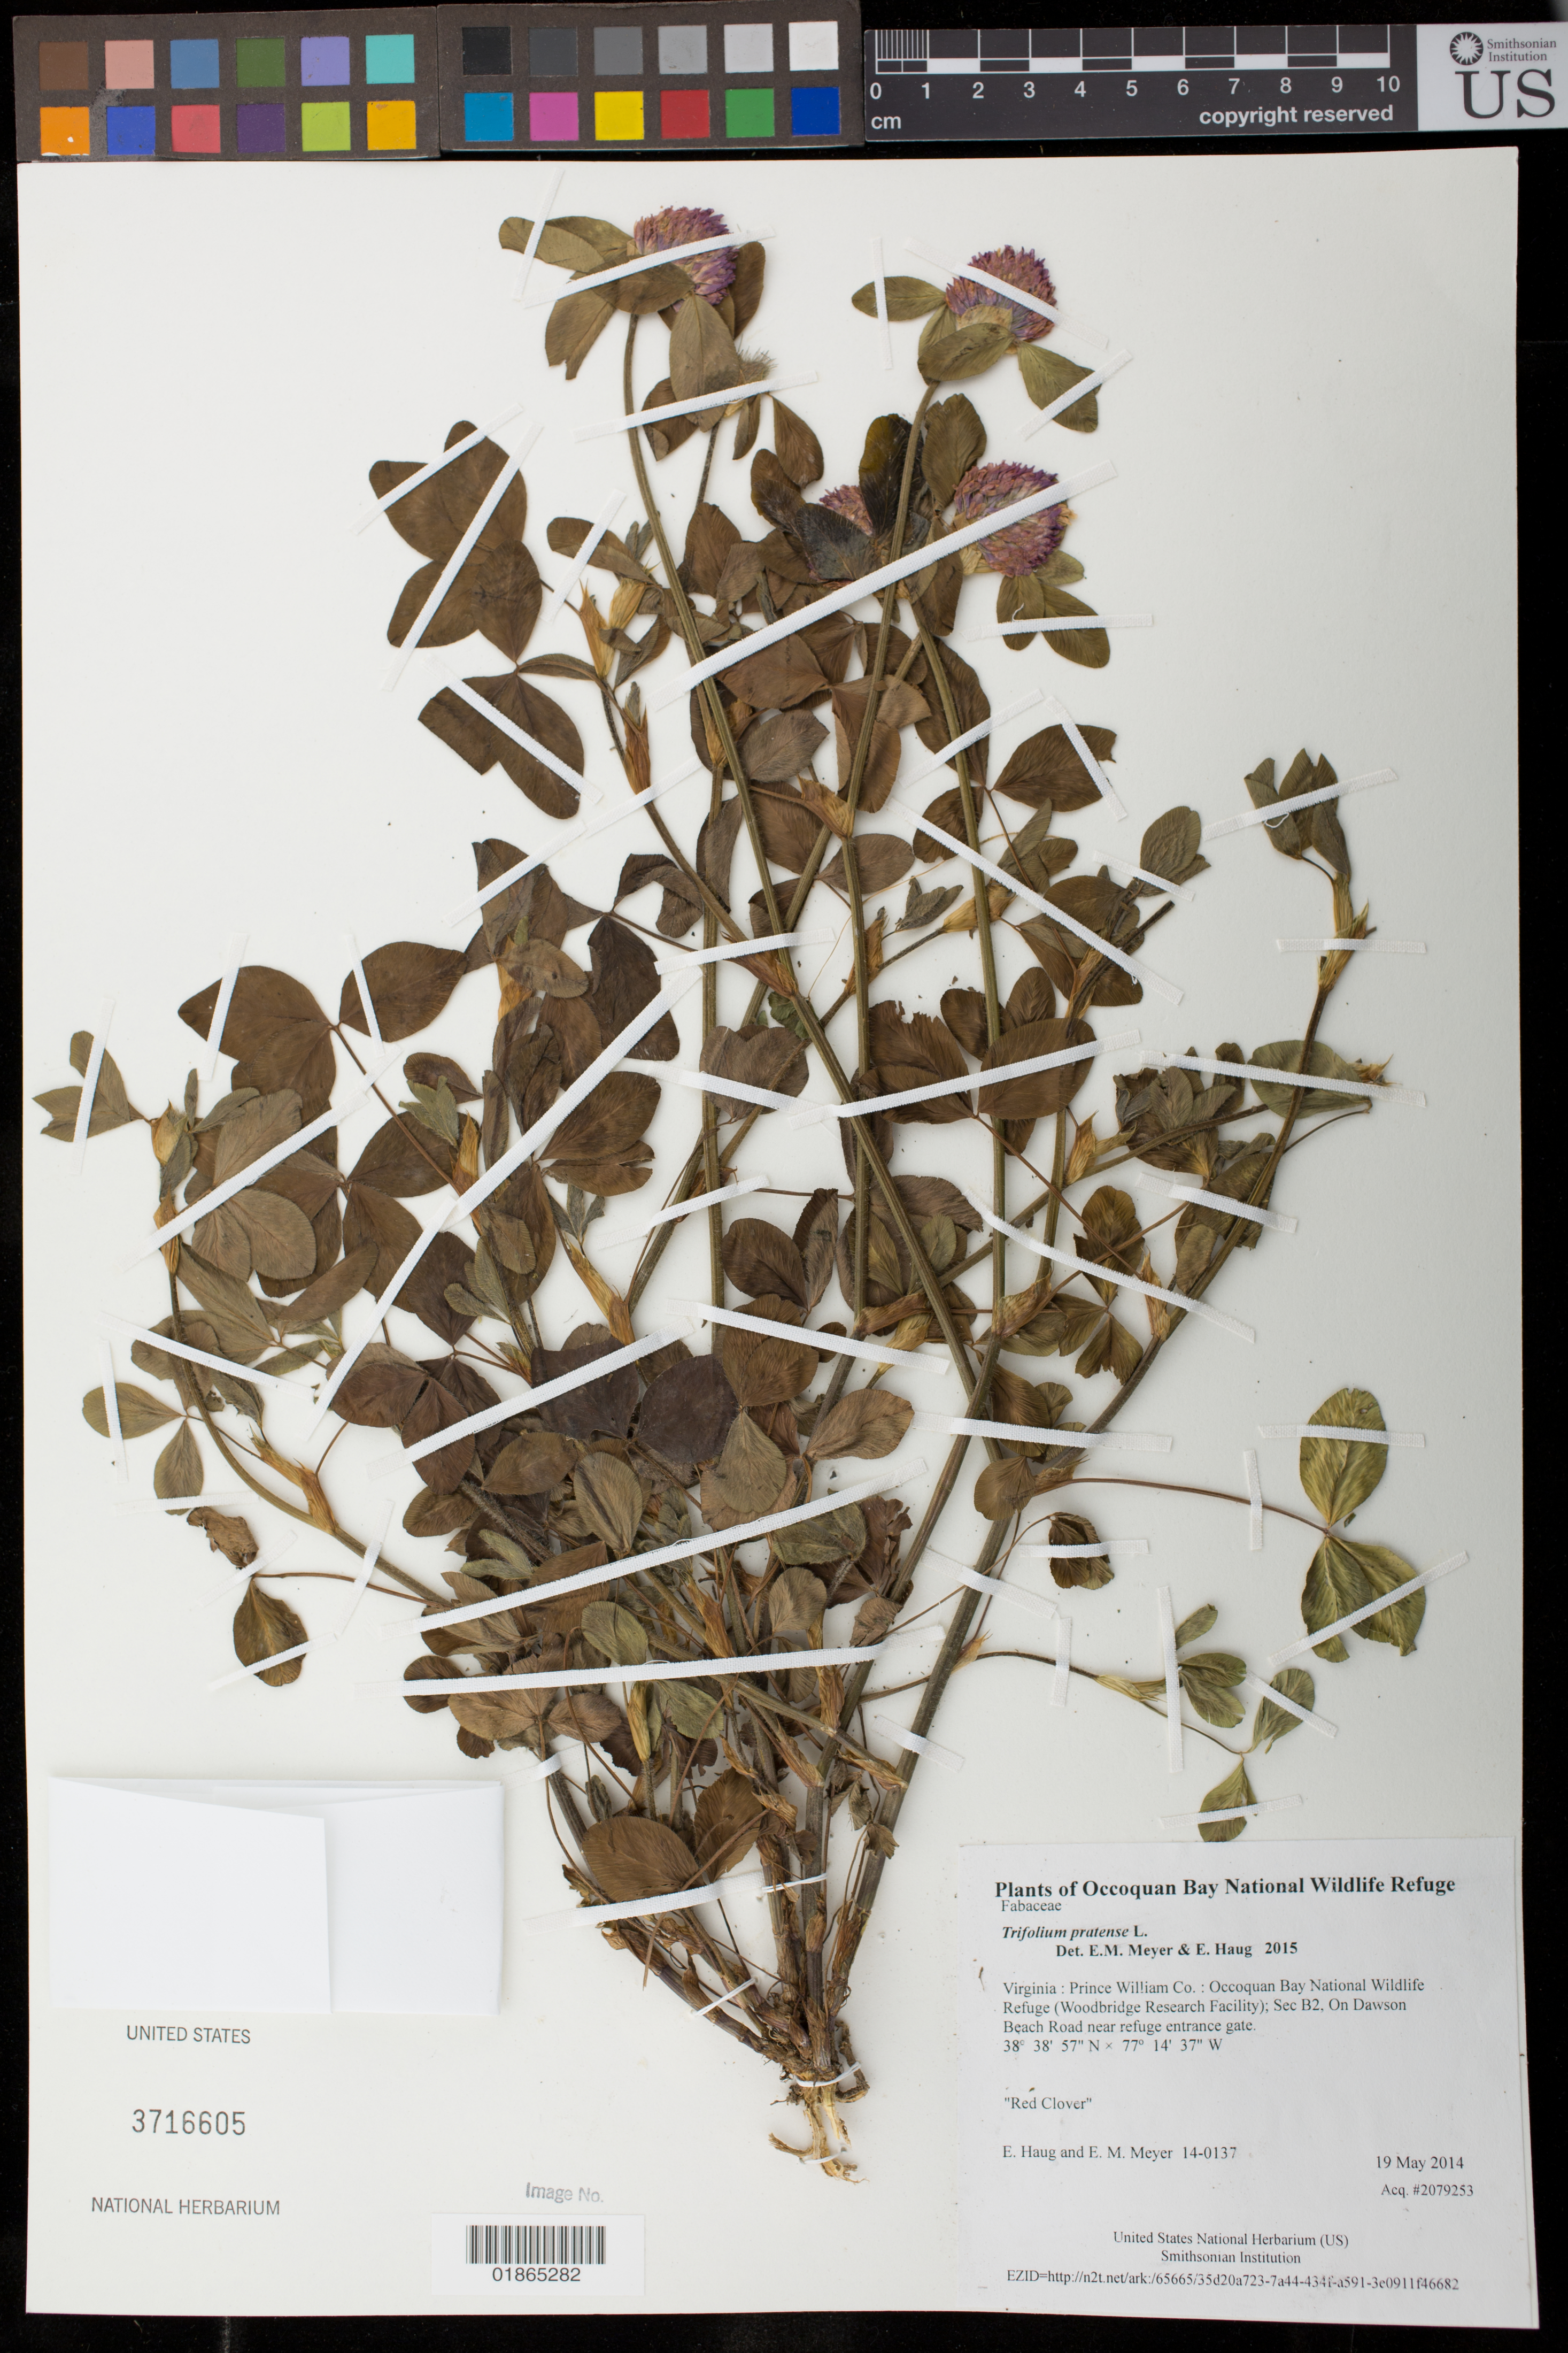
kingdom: Plantae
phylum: Tracheophyta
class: Magnoliopsida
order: Fabales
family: Fabaceae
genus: Trifolium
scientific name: Trifolium pratense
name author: L.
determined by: Meyer, E. M.; Haug, E.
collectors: E. Haug & E. M. Meyer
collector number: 14-0137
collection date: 2014-05-19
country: United States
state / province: Virginia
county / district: Prince William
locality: Occoquan Bay National Wildlife Refuge (Woodbridge Research Facility); Sec B2, On Dawson Beach Road near refuge entrance gate.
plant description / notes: Red Clover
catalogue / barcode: US 3716605